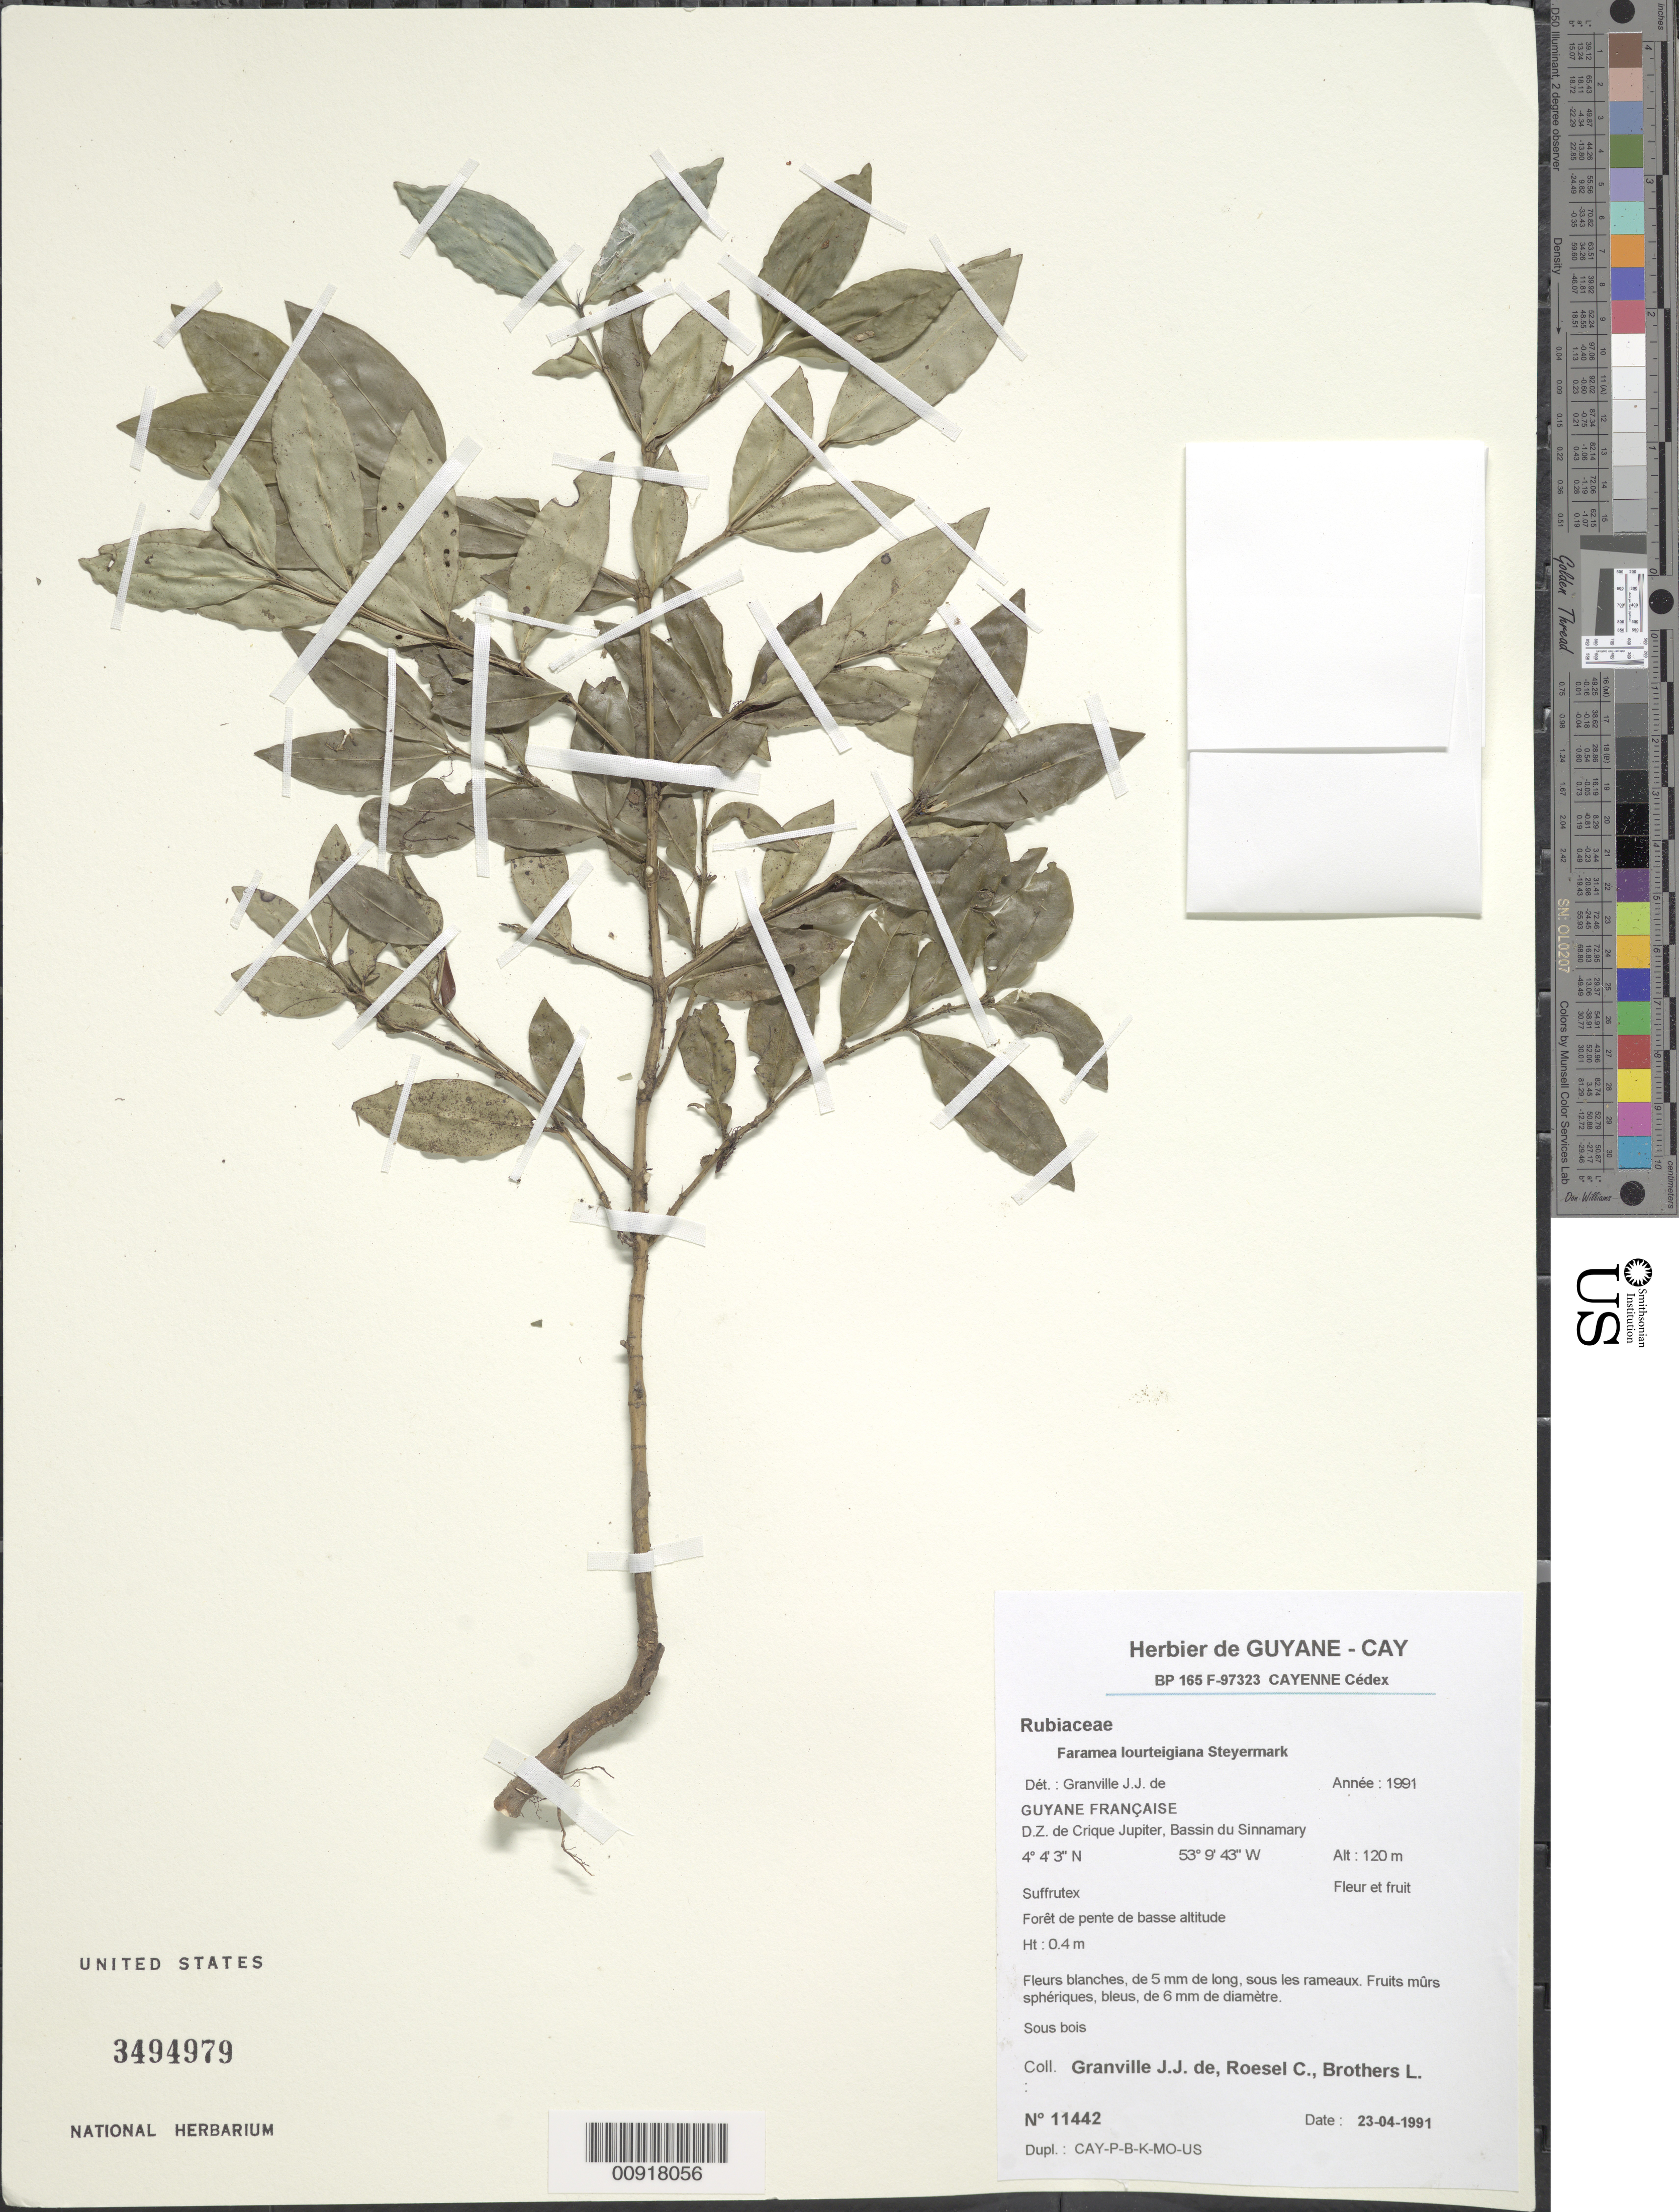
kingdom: Plantae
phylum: Tracheophyta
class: Magnoliopsida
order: Gentianales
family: Rubiaceae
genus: Faramea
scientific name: Faramea lourteigiana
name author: Steyerm.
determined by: Granville, J. J. de, (CAY), Institut de Recherche pour le Developpement (IRD) (FRENCH GUIANA)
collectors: J.-J. de Granville, C. S. Roesel & L. Brothers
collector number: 11442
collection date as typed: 23-Apr-91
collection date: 1991-04-23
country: French Guiana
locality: D.Z. de Crique Jupiter, Bassin du Sinnamary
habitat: Forêt de pente de basse altitude; sous bois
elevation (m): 120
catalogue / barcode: US 3494979